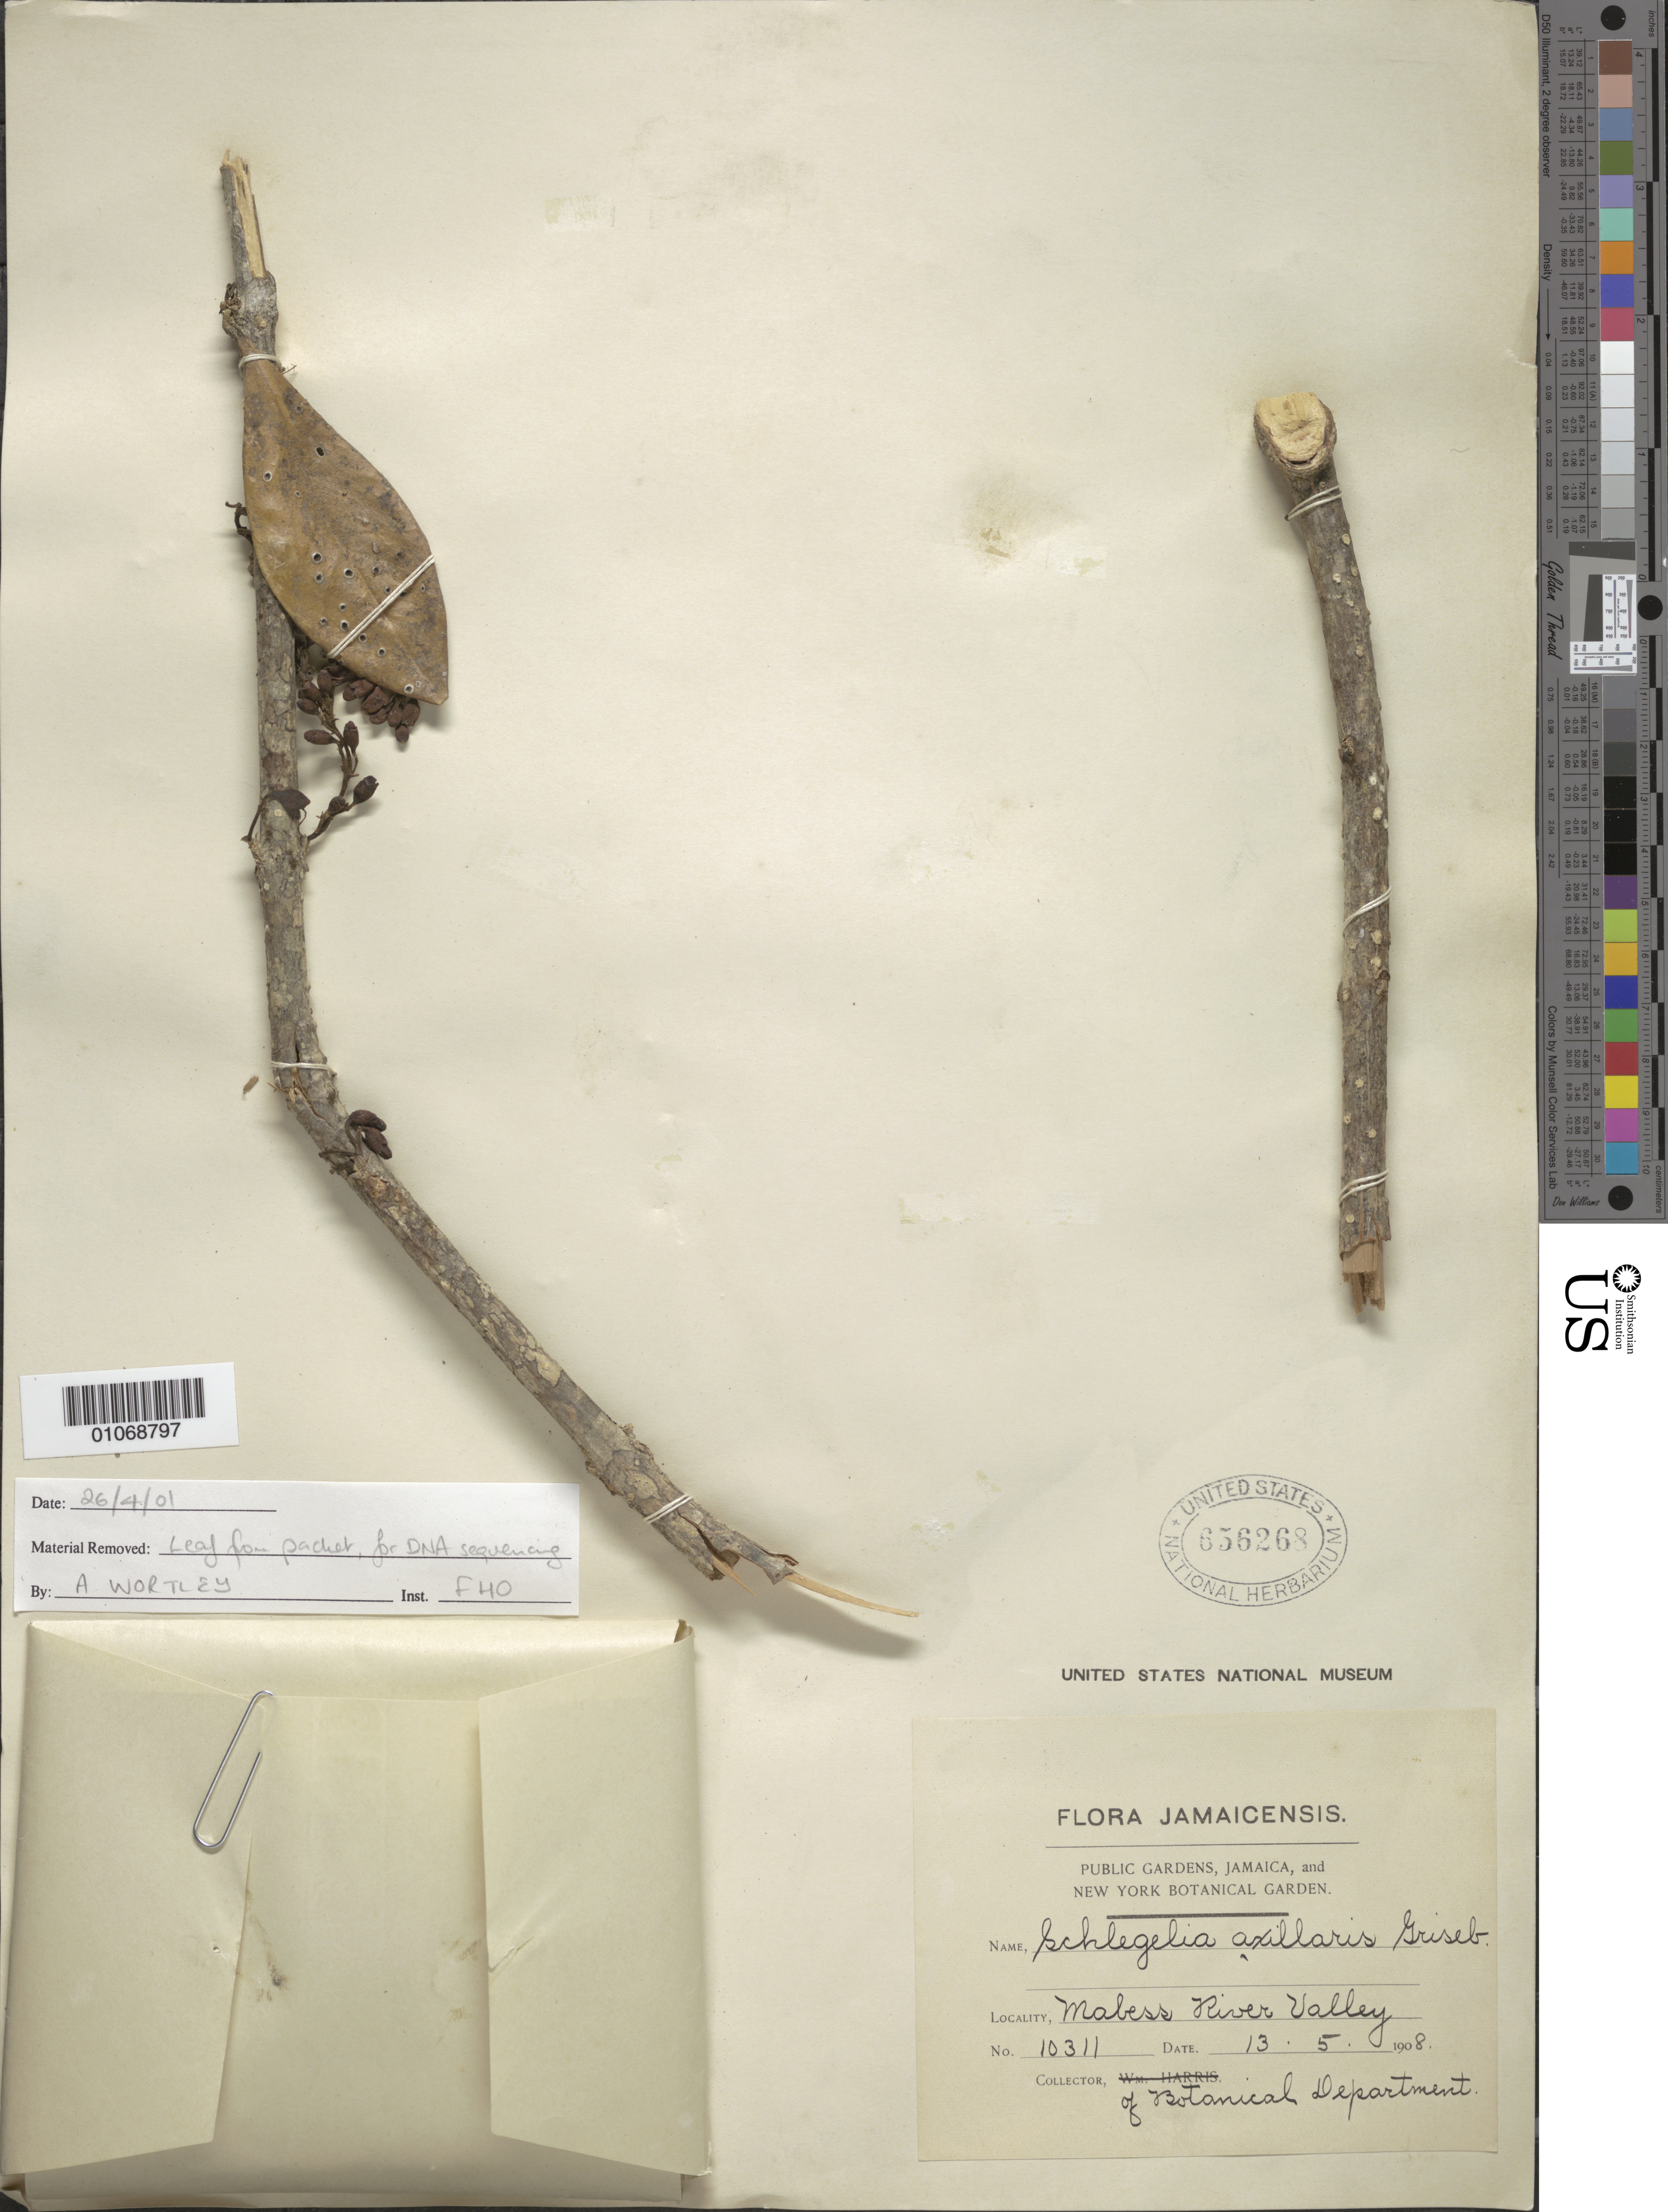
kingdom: Plantae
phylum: Tracheophyta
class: Magnoliopsida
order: Lamiales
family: Schlegeliaceae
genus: Schlegelia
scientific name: Schlegelia parasitica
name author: (Sw.) Miers ex Griseb.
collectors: Botanical Department Jamaica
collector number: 10311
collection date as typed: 13 May 1908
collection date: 1908-05-13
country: Jamaica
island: Jamaica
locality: Maless River Valley.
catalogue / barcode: US 656268